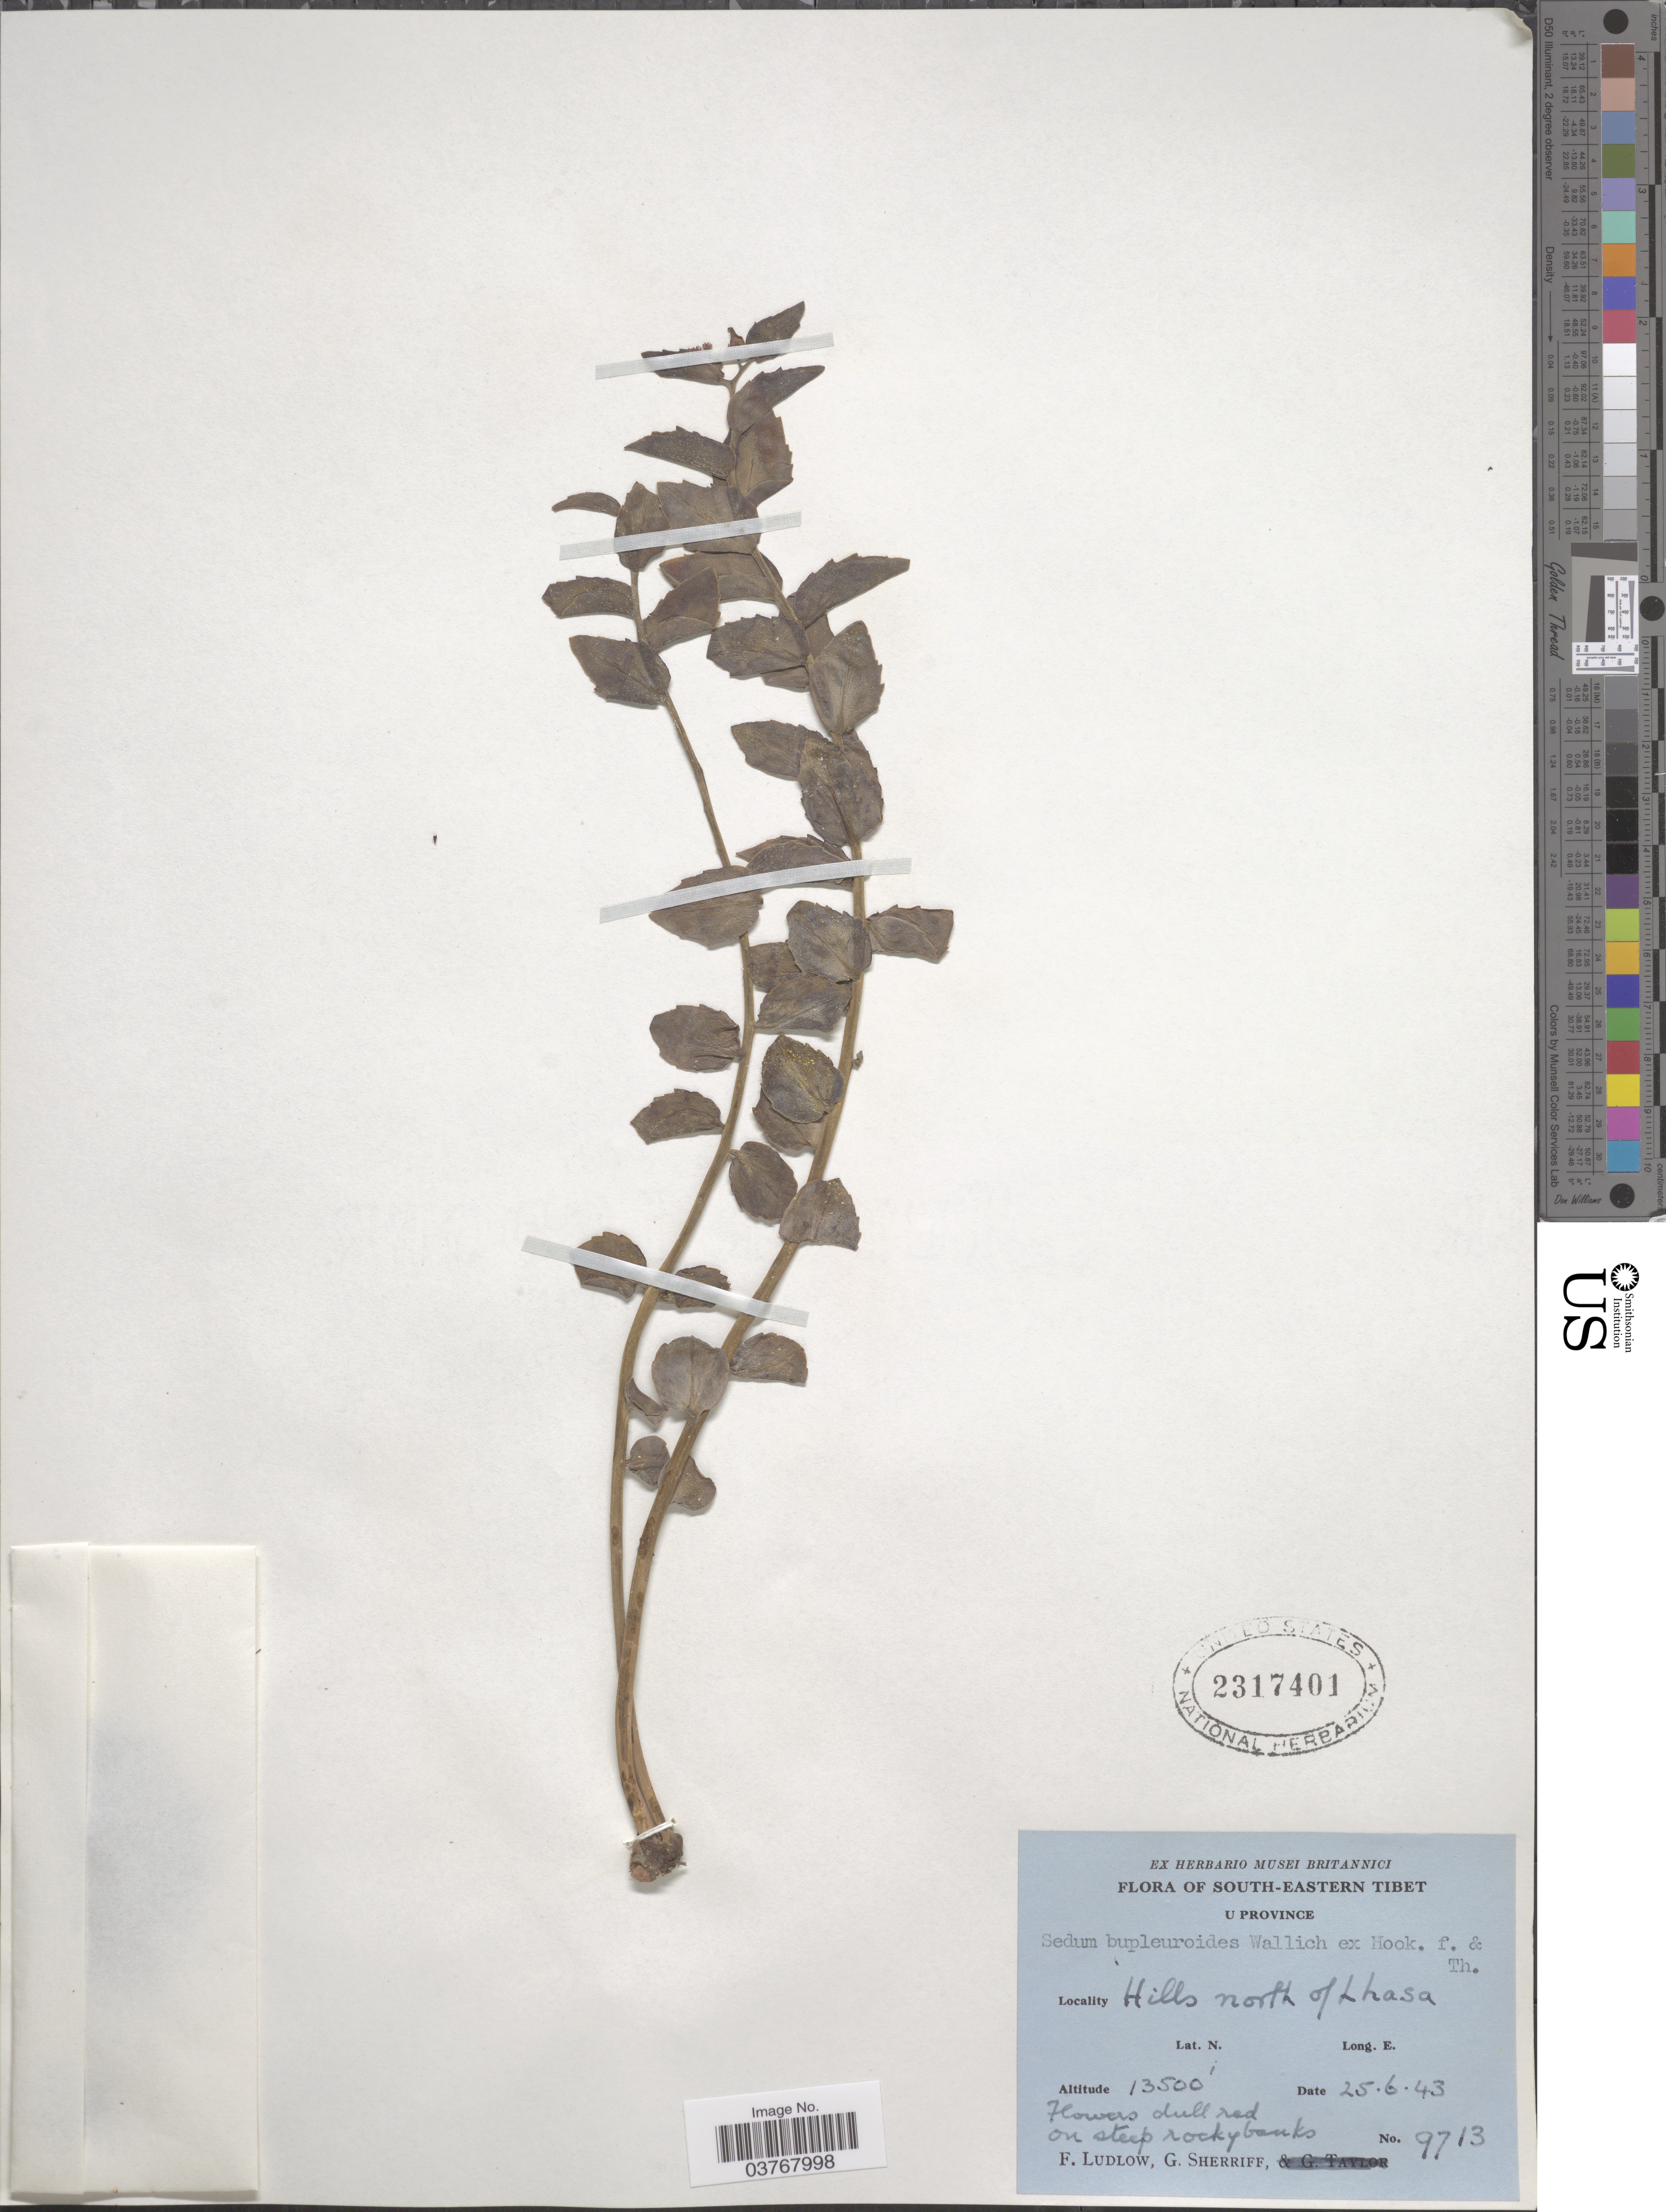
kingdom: Plantae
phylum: Tracheophyta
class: Magnoliopsida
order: Saxifragales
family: Crassulaceae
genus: Rhodiola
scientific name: Rhodiola bupleuroides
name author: (Wall. ex Hook. f.) Thomson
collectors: F. Ludlow & G. Sherriff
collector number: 9713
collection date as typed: Transcribed d/m/y: 25/6/43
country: China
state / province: Xizang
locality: South-Eastern Tibet. U Province. Hills north of Lhasa.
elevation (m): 4115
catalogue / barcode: US 2317401